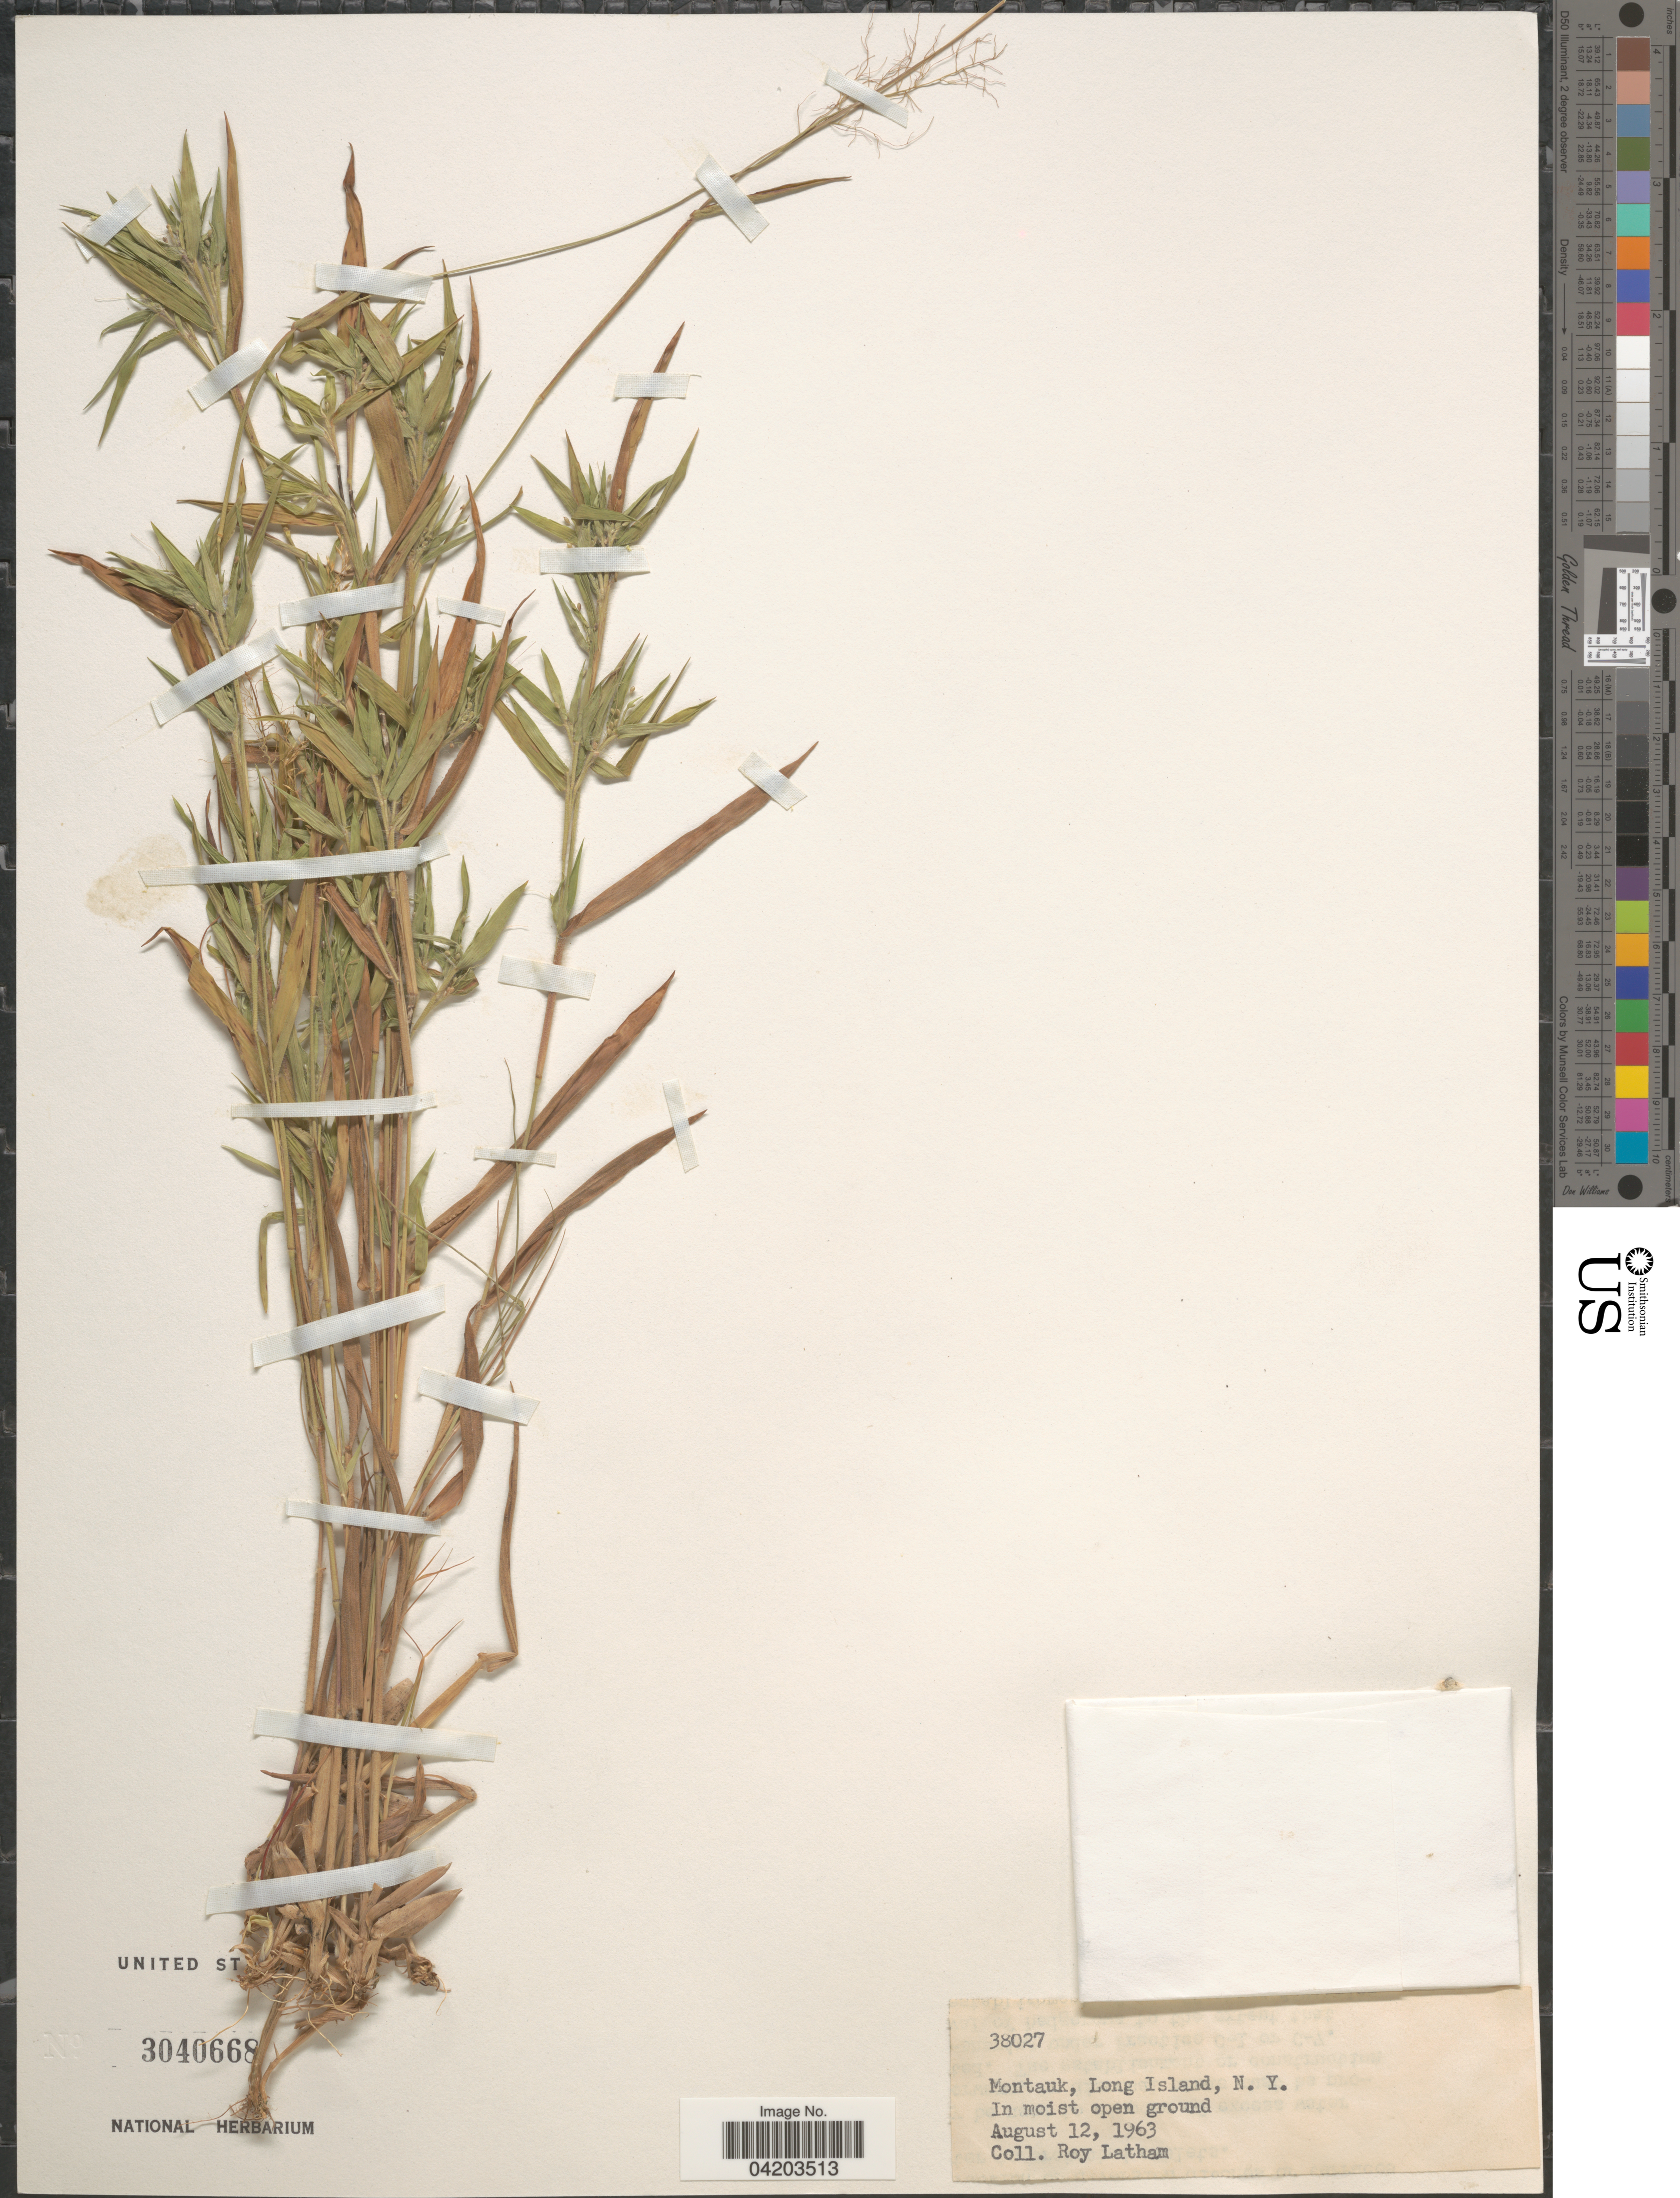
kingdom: Plantae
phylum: Tracheophyta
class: Liliopsida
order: Poales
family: Poaceae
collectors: R. Latham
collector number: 38027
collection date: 1963-08-12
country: United States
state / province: New York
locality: Montauk, Long Island.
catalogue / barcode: US 3040668